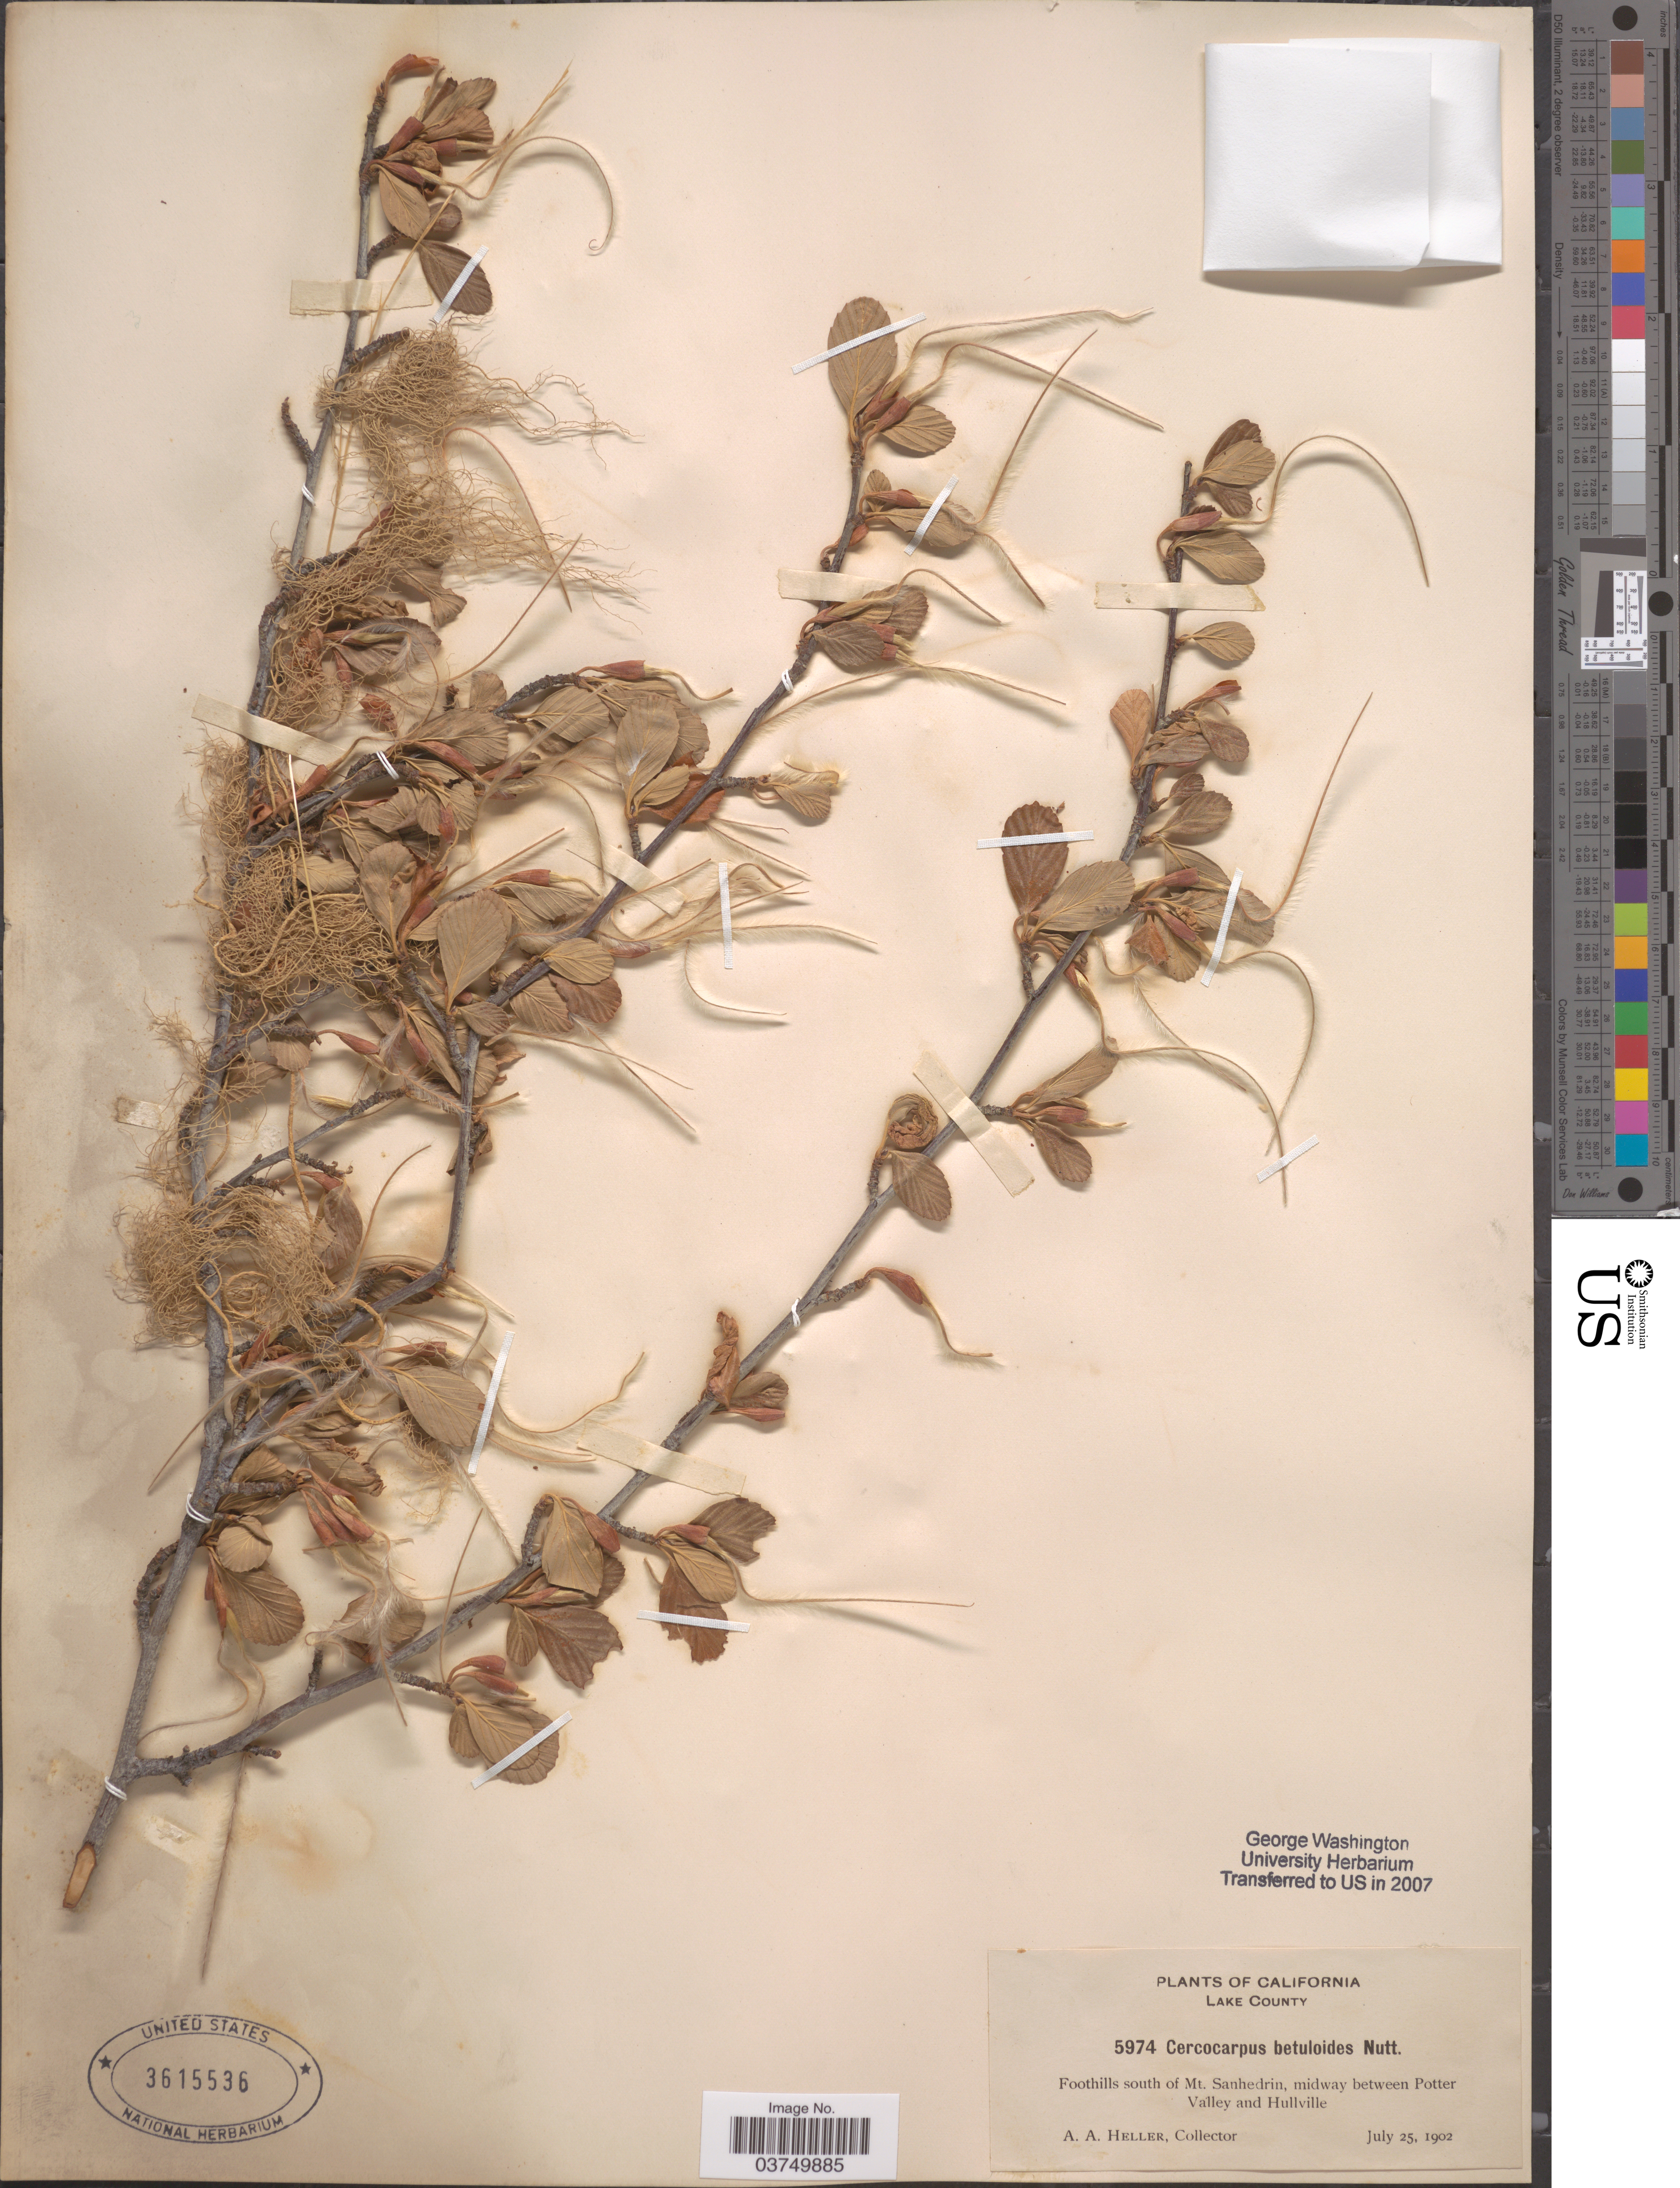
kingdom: Plantae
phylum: Tracheophyta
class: Magnoliopsida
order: Rosales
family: Rosaceae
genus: Cercocarpus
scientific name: Cercocarpus betuloides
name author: Nutt.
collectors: A. A. Heller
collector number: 5974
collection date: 1902-07-25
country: United States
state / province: California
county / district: Lake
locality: Lake County. Foothills south of Mt. Sanhedrin, midway between Potter Valley and Hullville.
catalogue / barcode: US 3615536